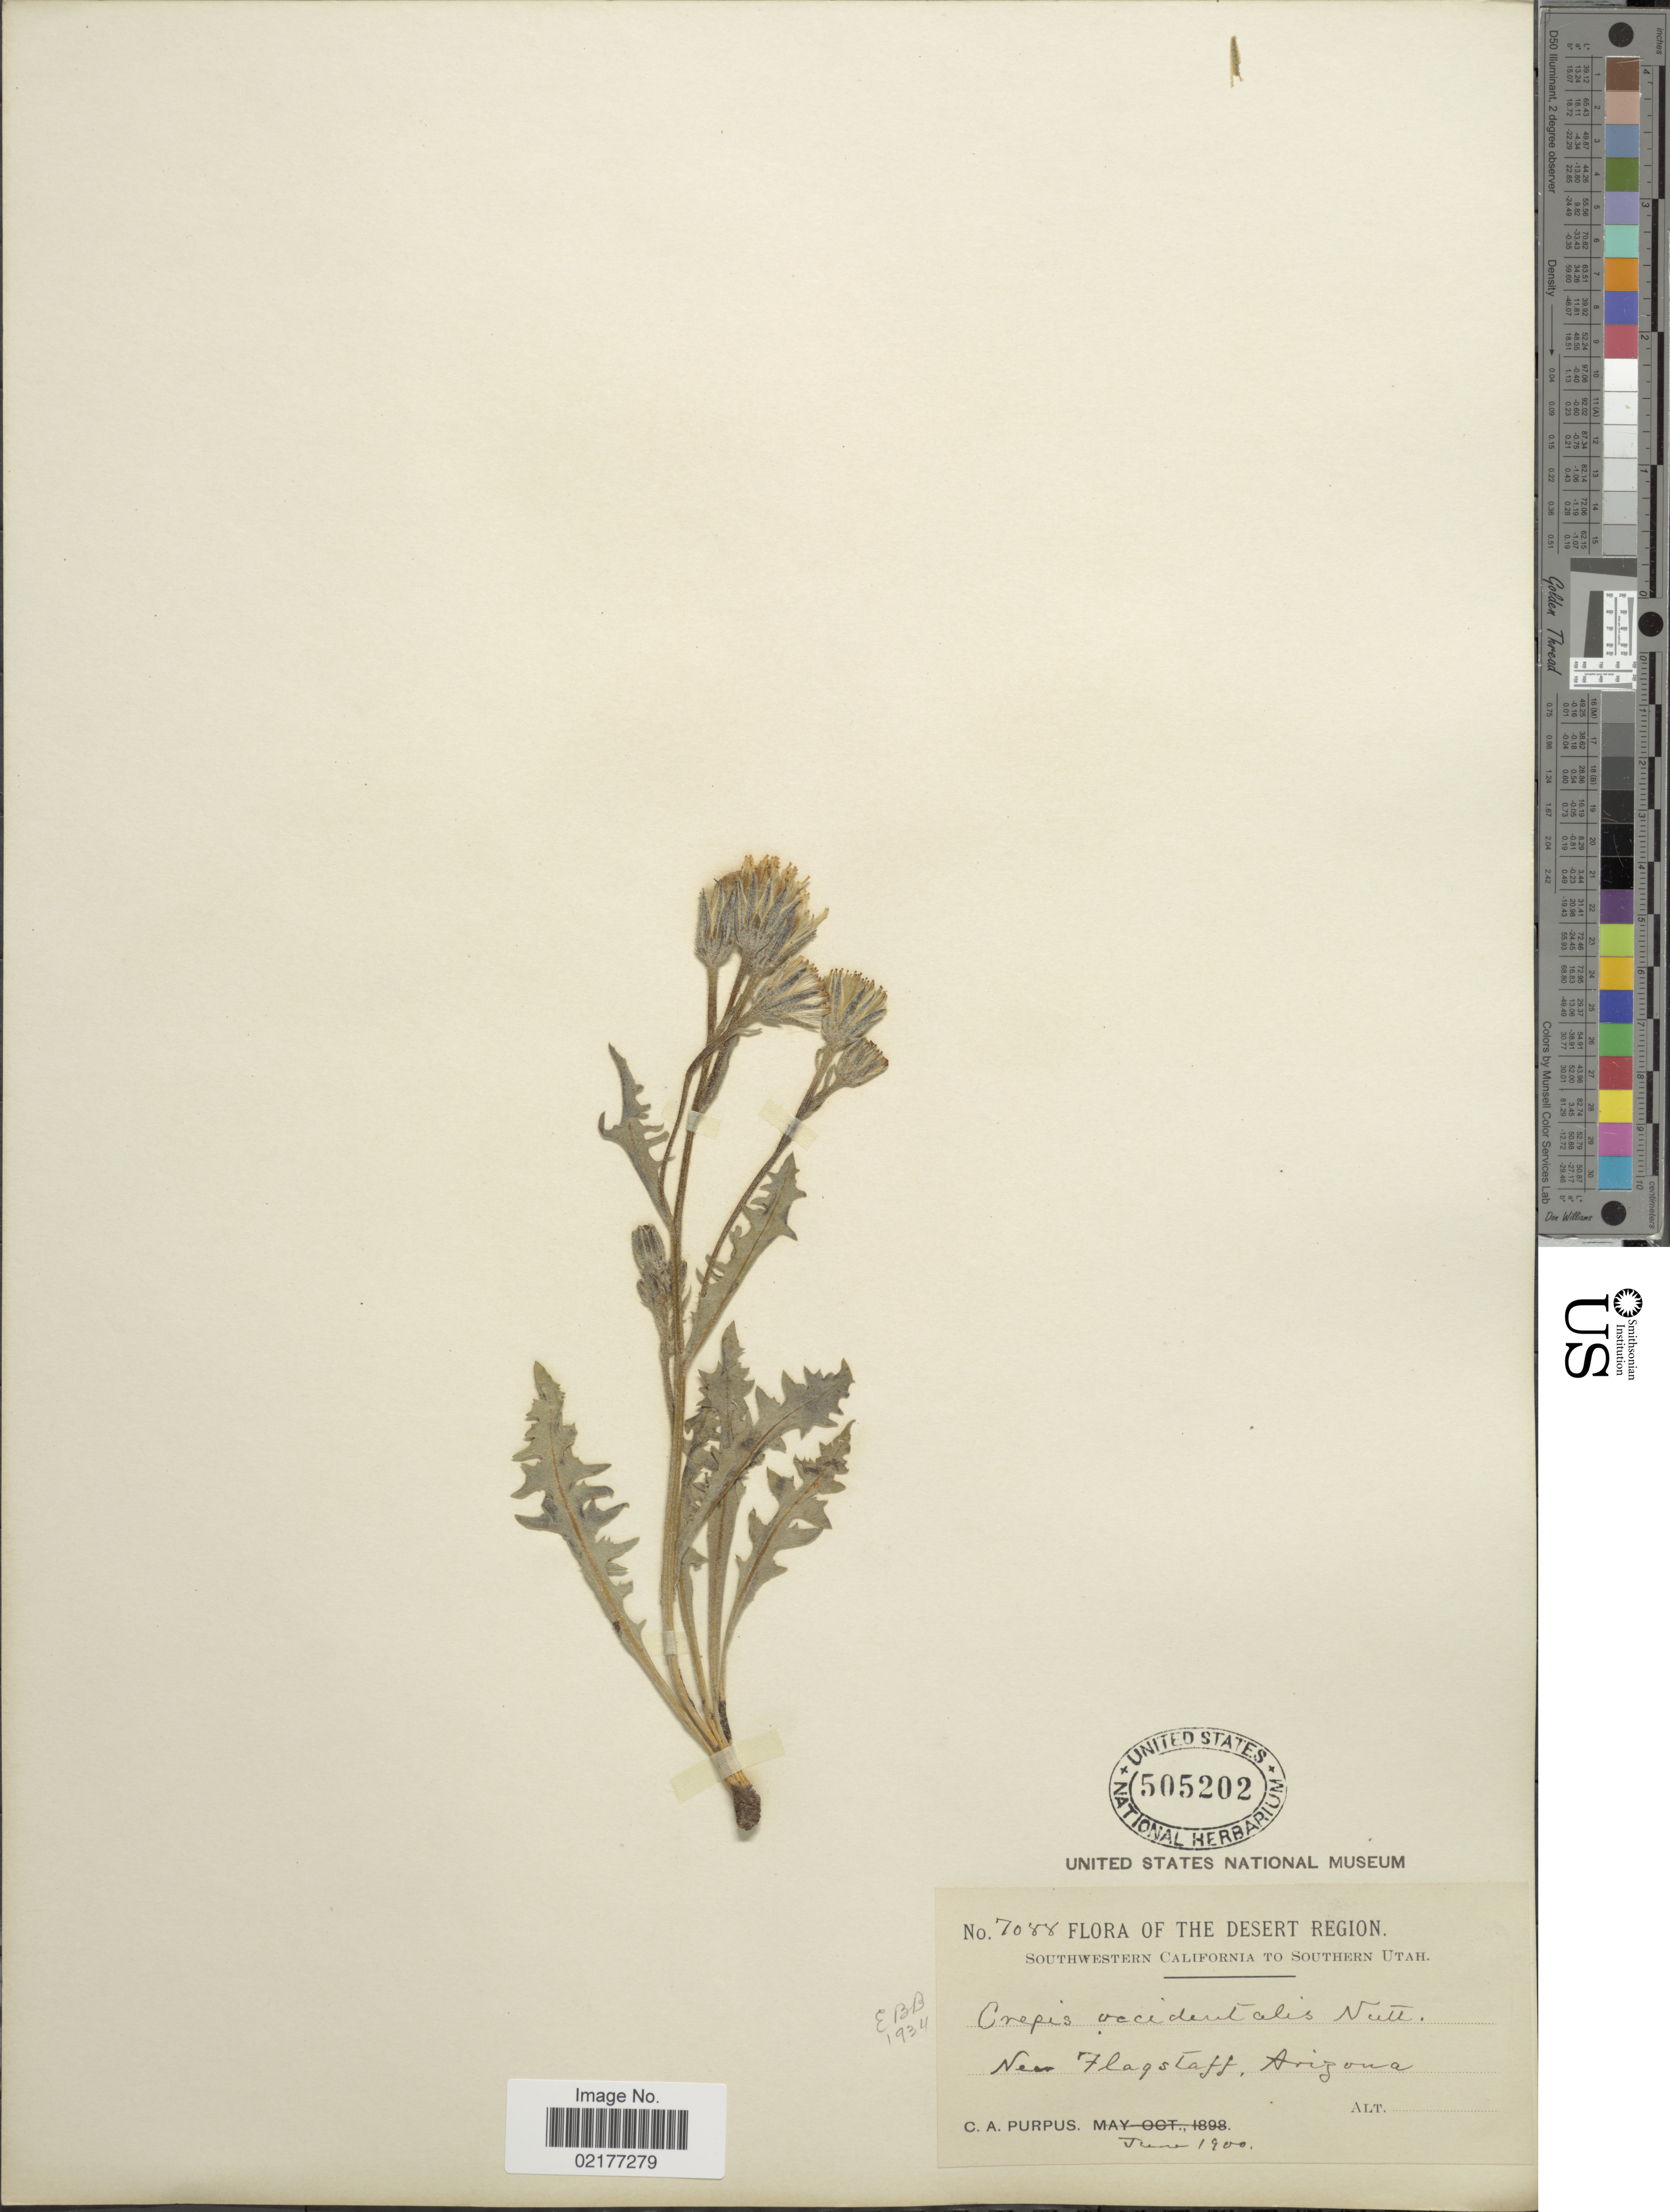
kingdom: Plantae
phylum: Tracheophyta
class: Magnoliopsida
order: Asterales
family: Asteraceae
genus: Crepis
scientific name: Crepis occidentalis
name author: Nutt.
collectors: C. A. Purpus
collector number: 7088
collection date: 1900-06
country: United States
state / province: Arizona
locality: Near Flagstaff, Arizona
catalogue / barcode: US 505202